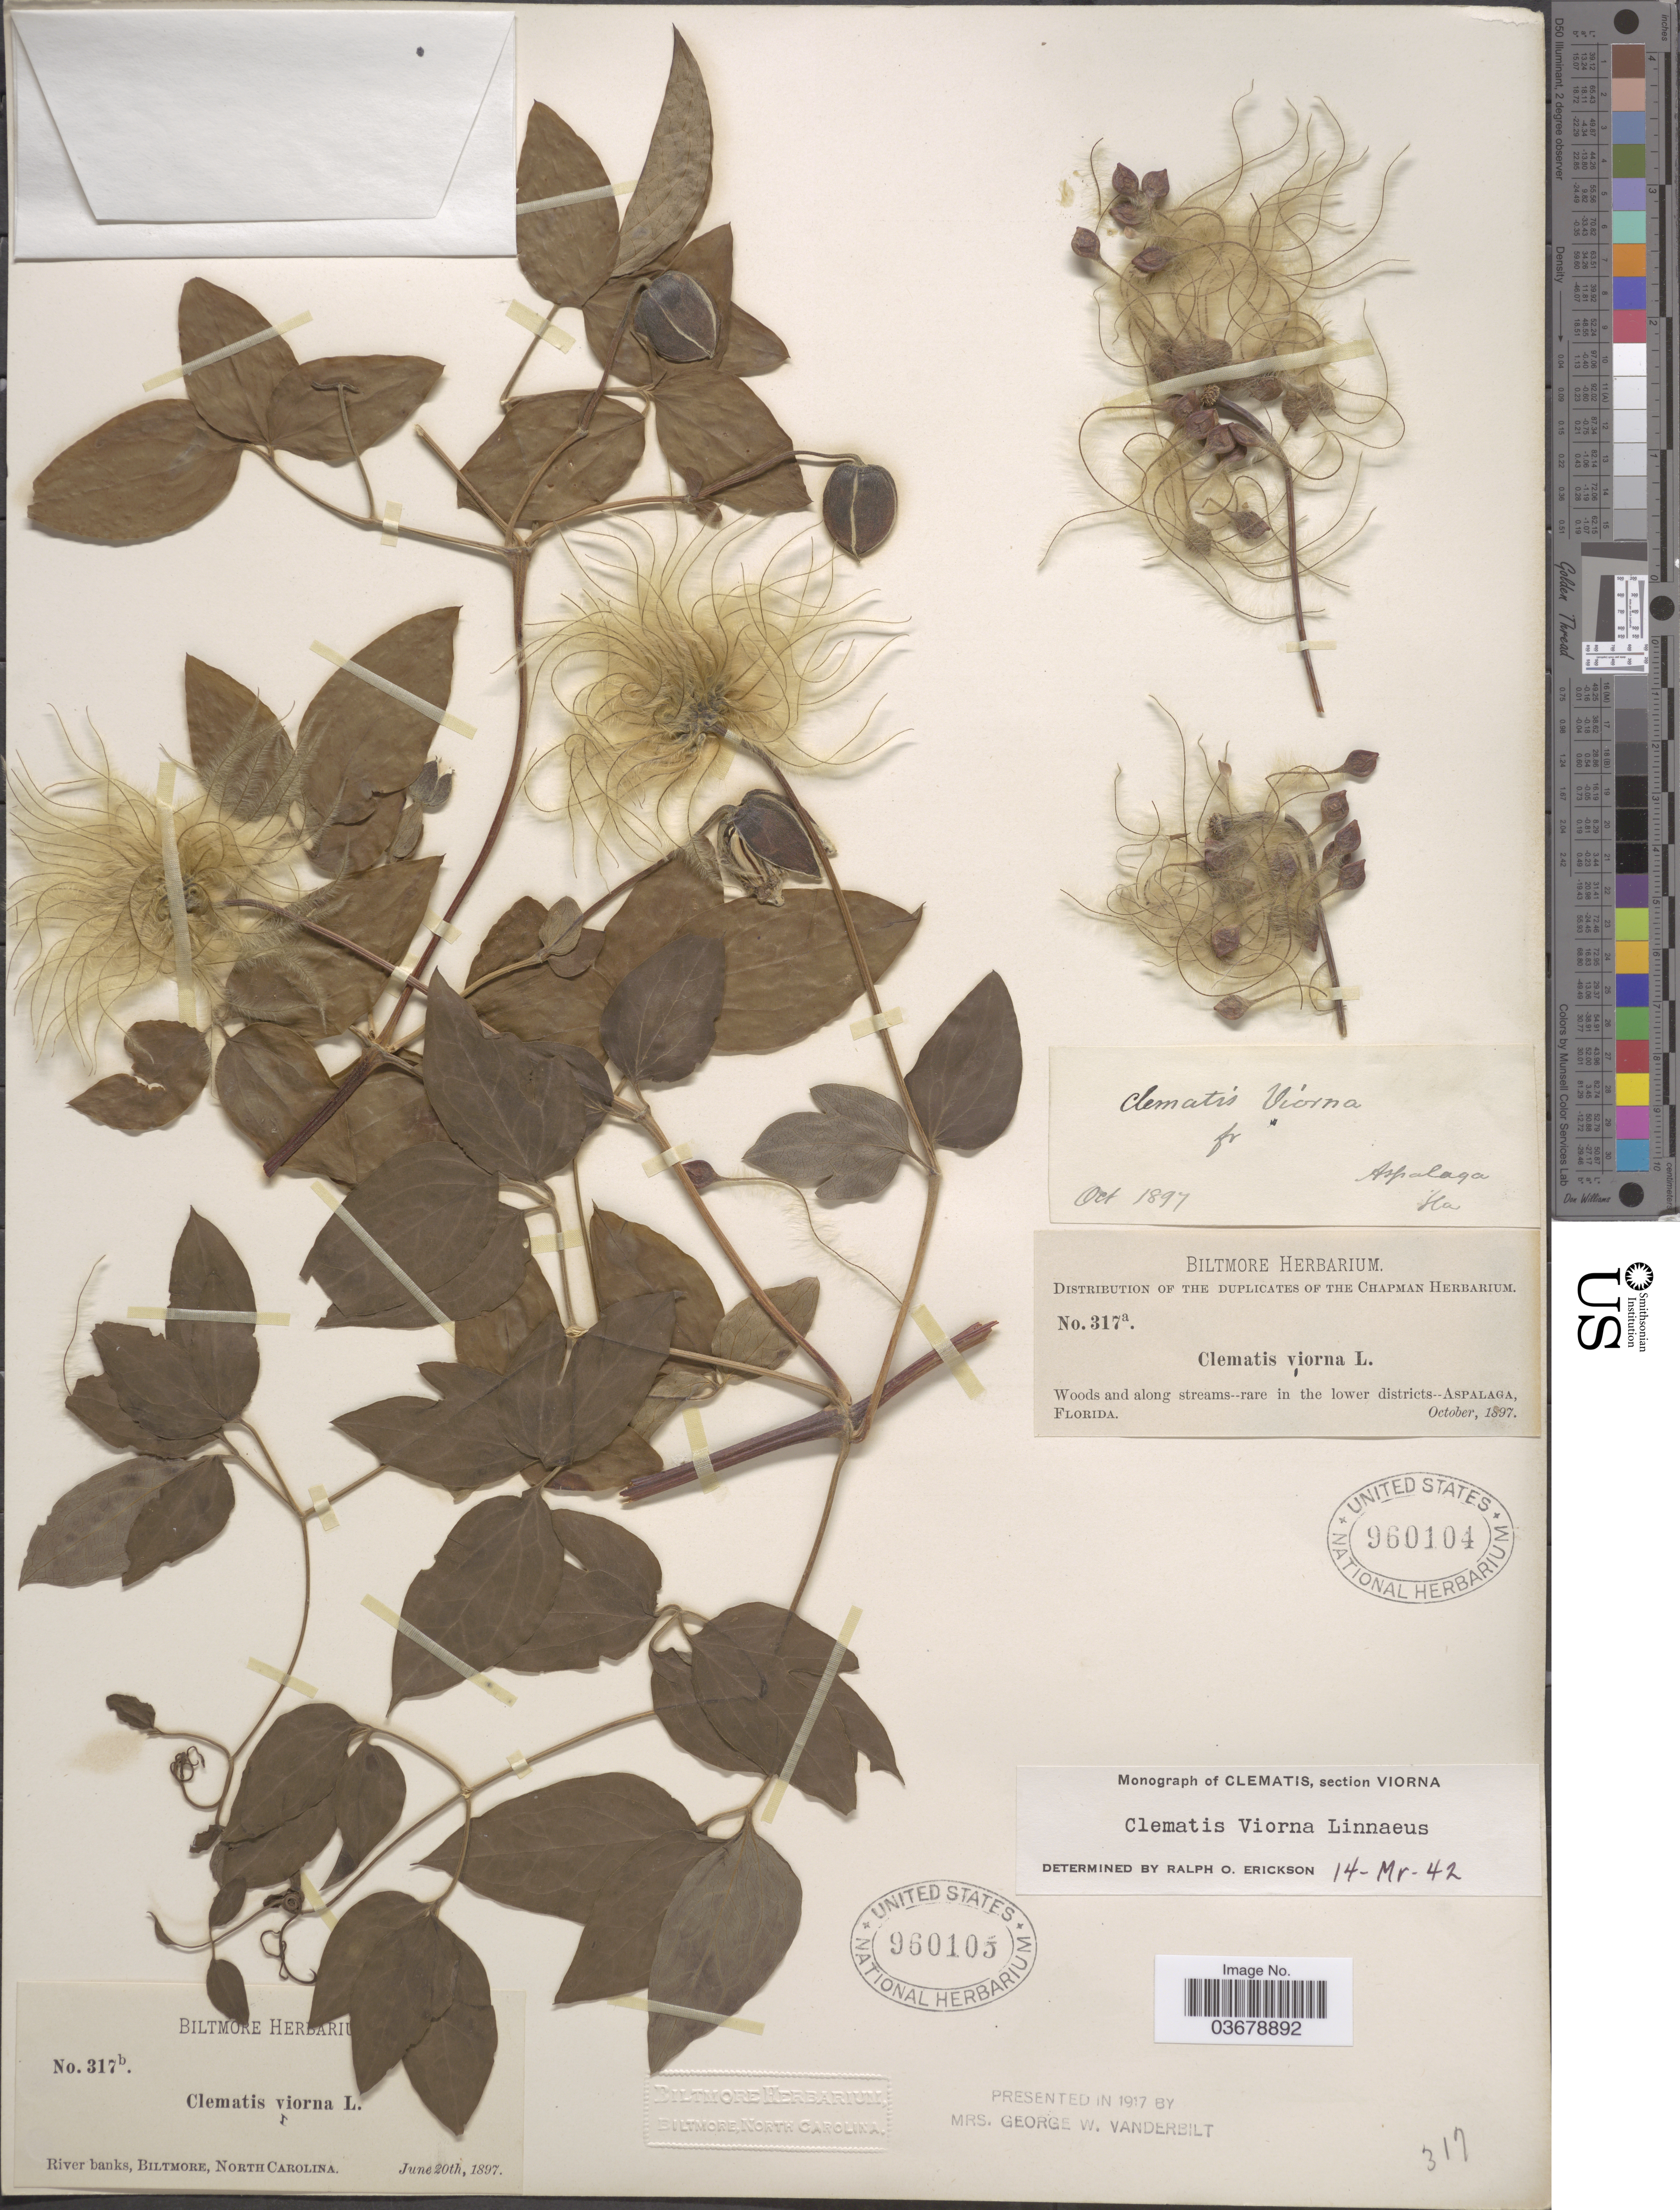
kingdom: Plantae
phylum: Tracheophyta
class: Magnoliopsida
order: Ranunculales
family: Ranunculaceae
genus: Clematis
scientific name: Clematis viorna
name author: L.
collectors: ex herb. Biltmore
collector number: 317b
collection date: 1897-06-20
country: United States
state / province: North Carolina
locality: Biltmore.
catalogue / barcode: US 960105